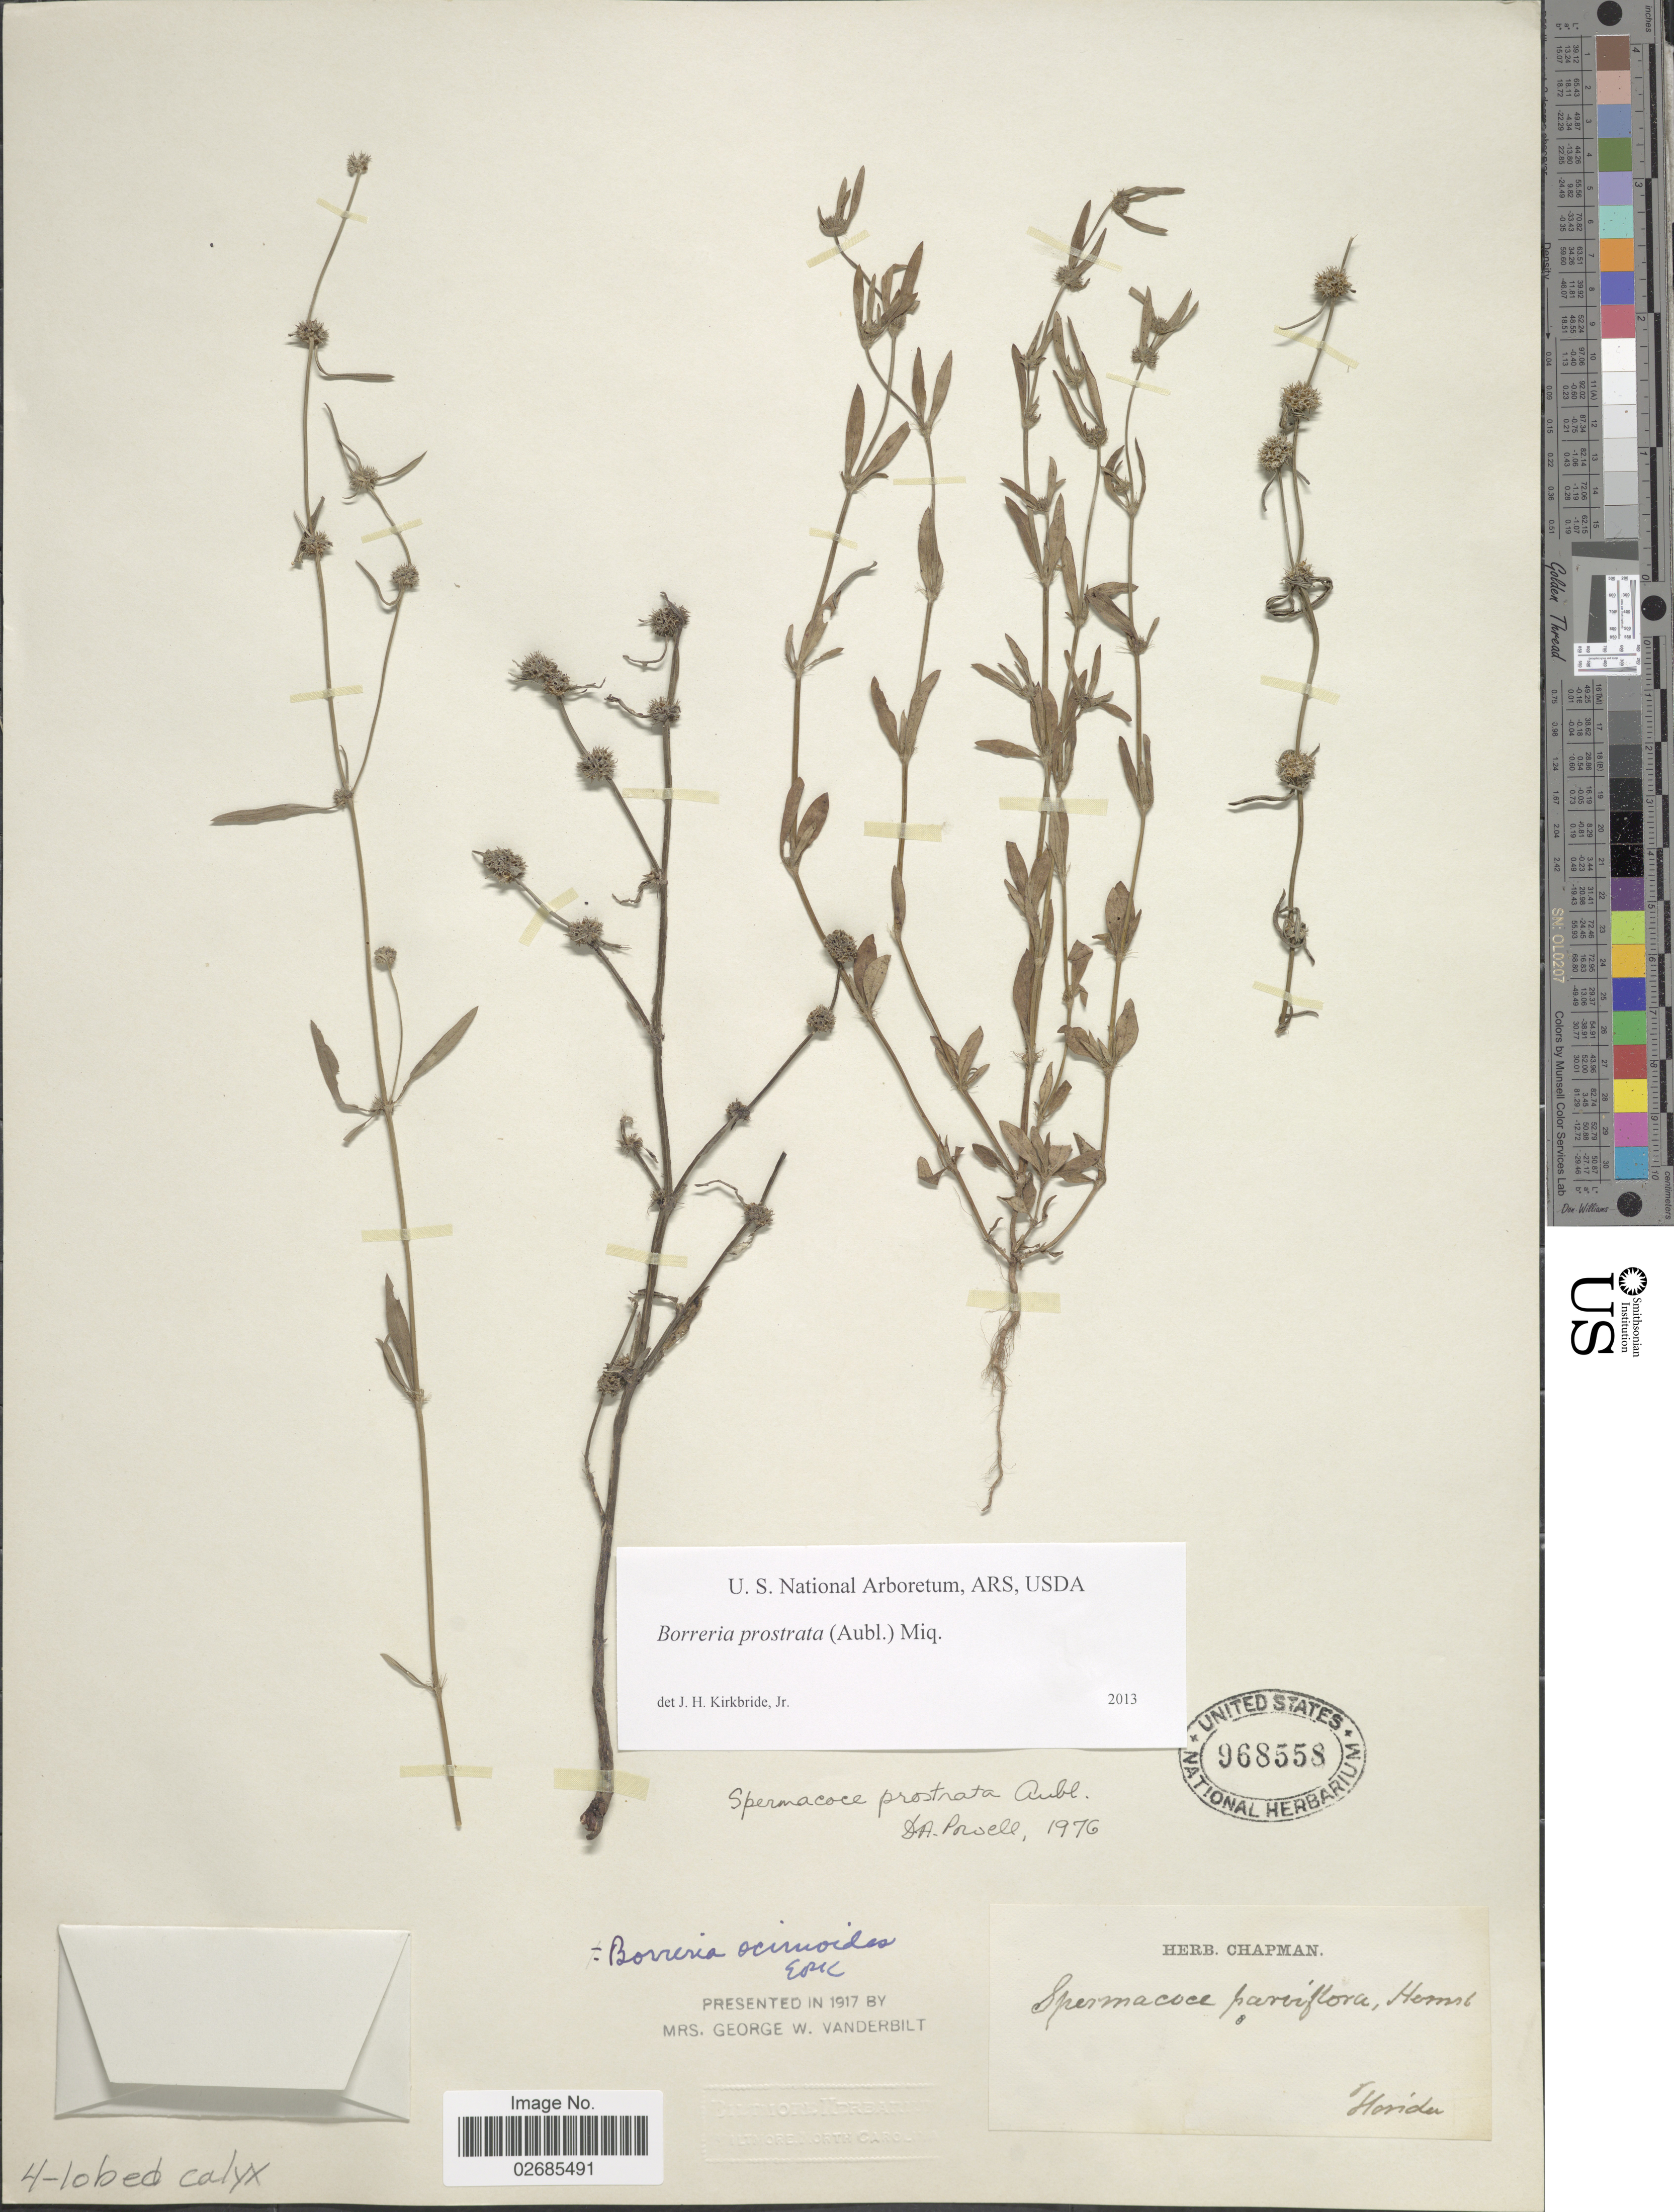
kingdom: Plantae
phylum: Tracheophyta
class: Magnoliopsida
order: Gentianales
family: Rubiaceae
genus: Borreria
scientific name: Borreria prostrata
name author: (Aubl.) Miq.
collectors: ex herb. Chapman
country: United States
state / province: Florida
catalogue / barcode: US 968558